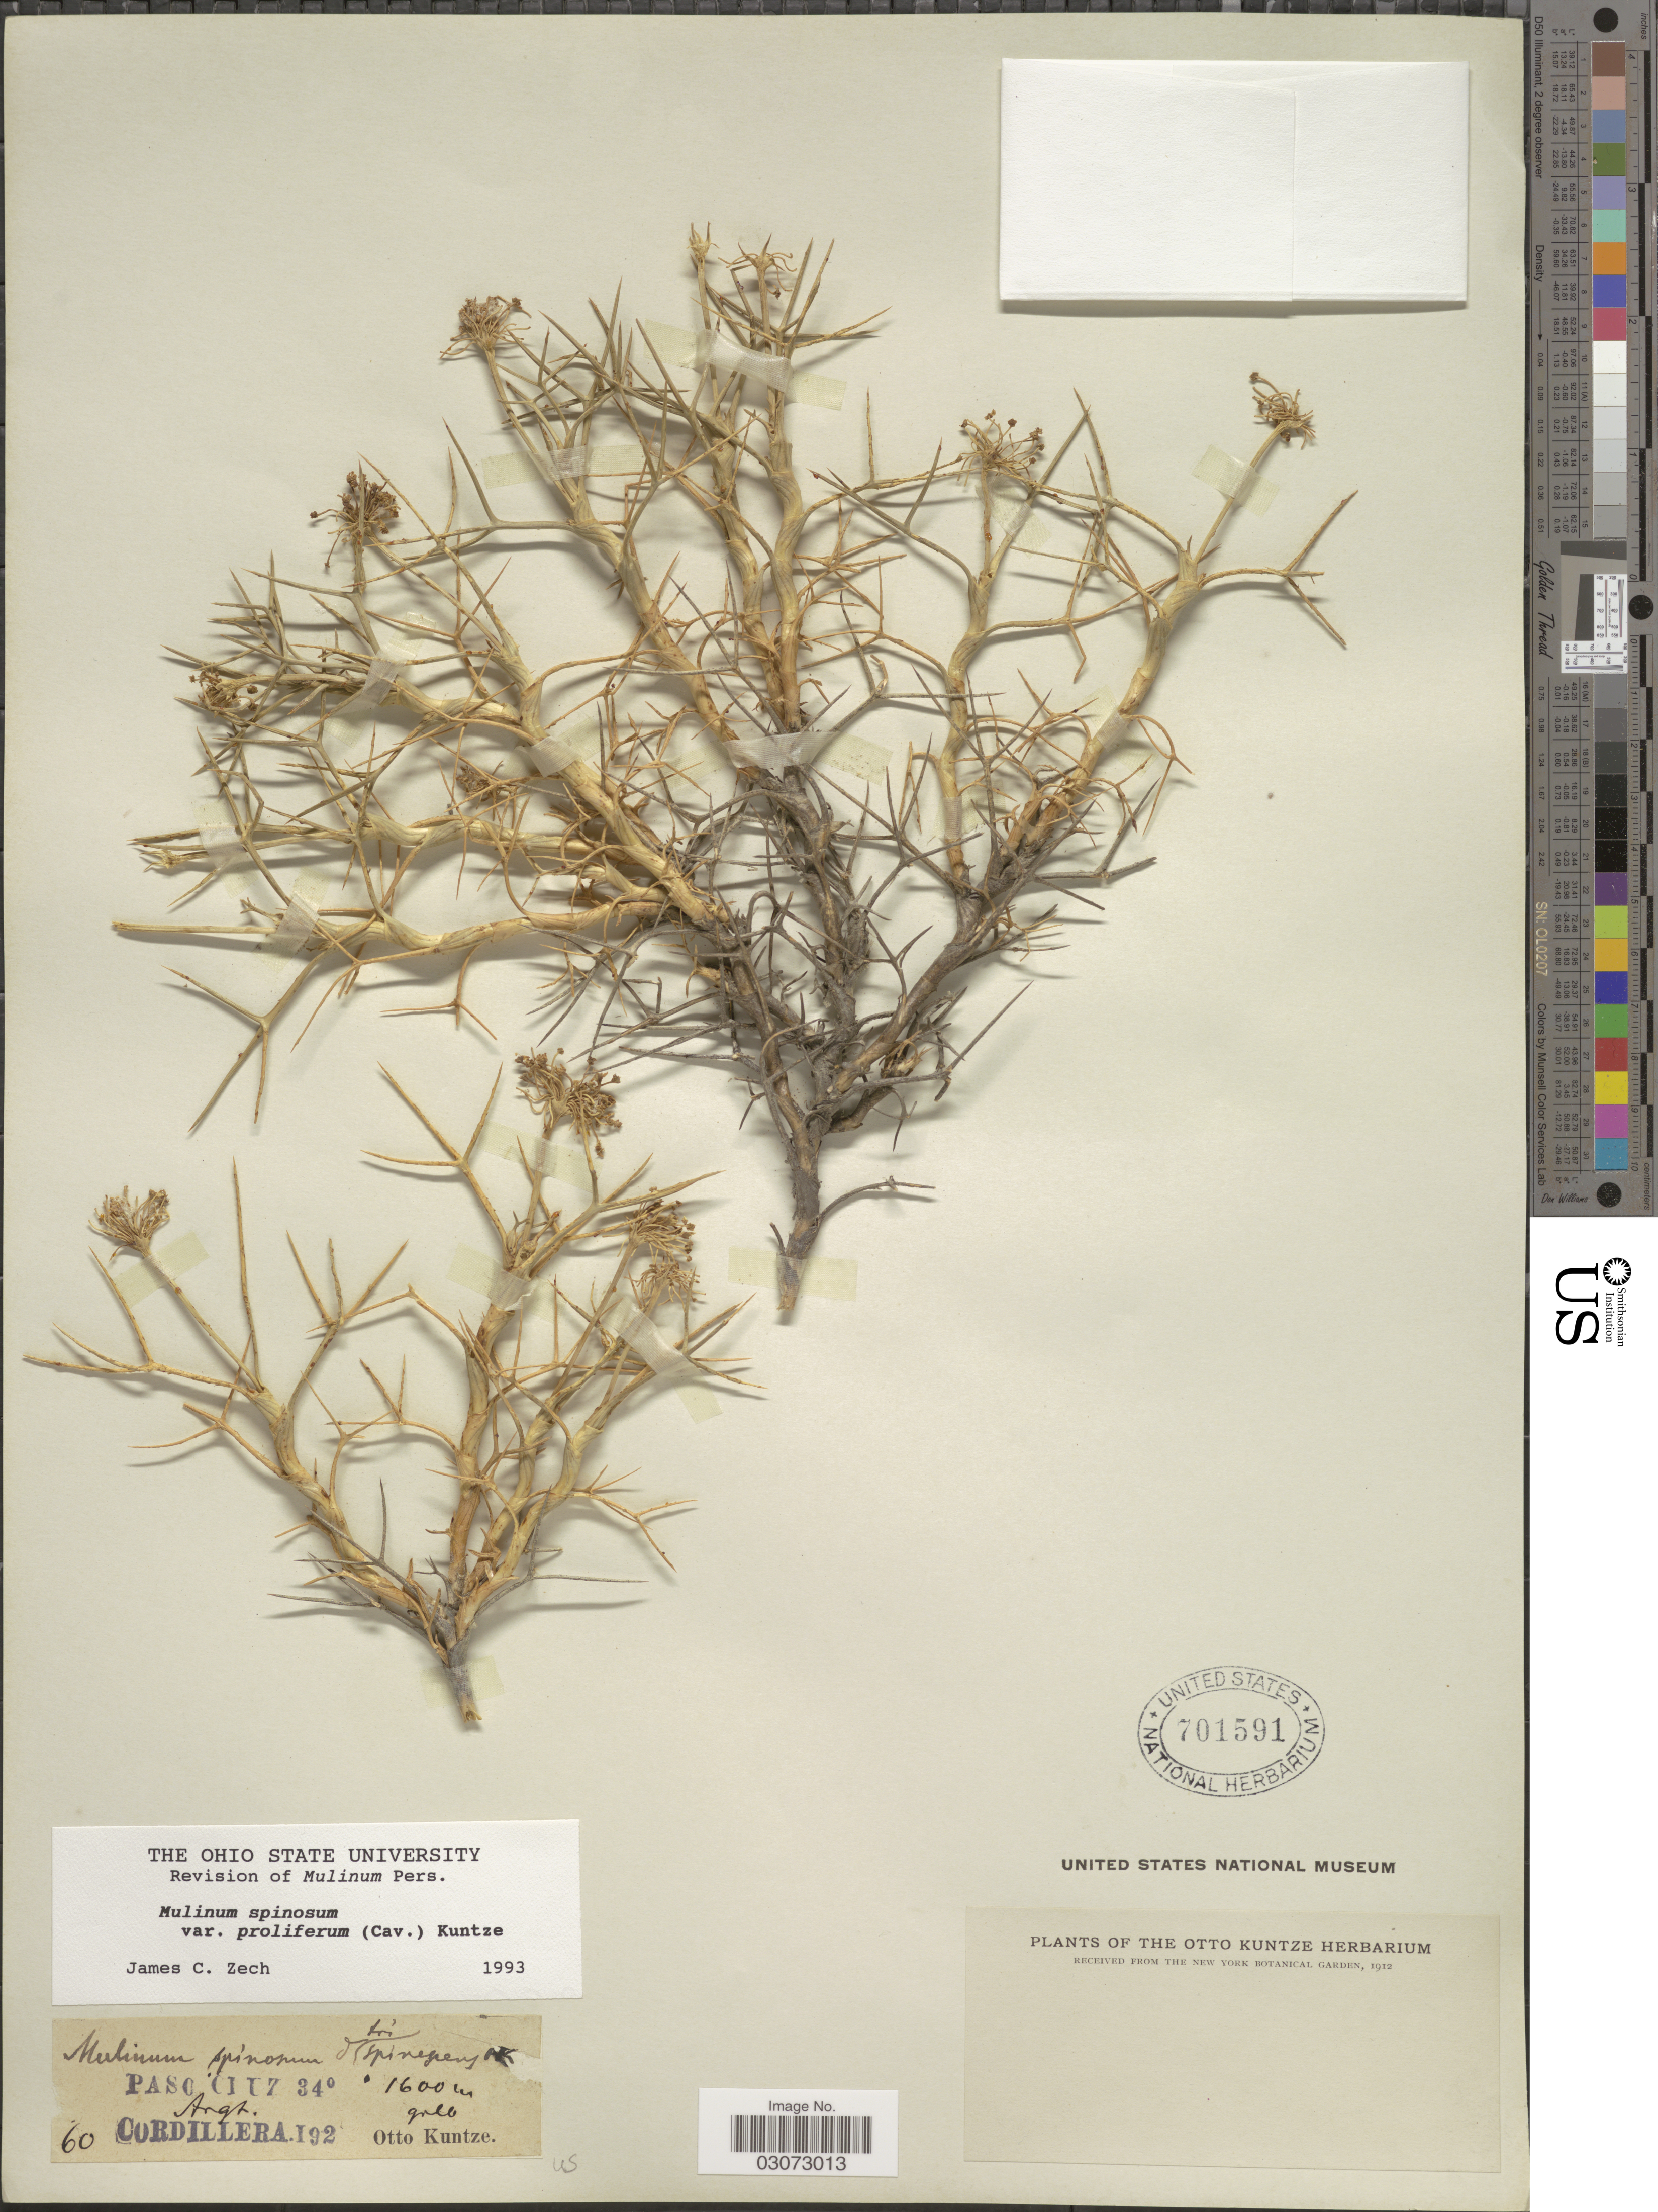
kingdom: Plantae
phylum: Tracheophyta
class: Magnoliopsida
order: Apiales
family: Apiaceae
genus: Mulinum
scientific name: Mulinum spinosum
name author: Pers.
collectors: C.E.O. Kuntze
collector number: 60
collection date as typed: Transcribed d/m/y: /1/92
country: Chile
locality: Paso Cruz 34º. Argt. Cordillera.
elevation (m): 1600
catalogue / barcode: US 701591